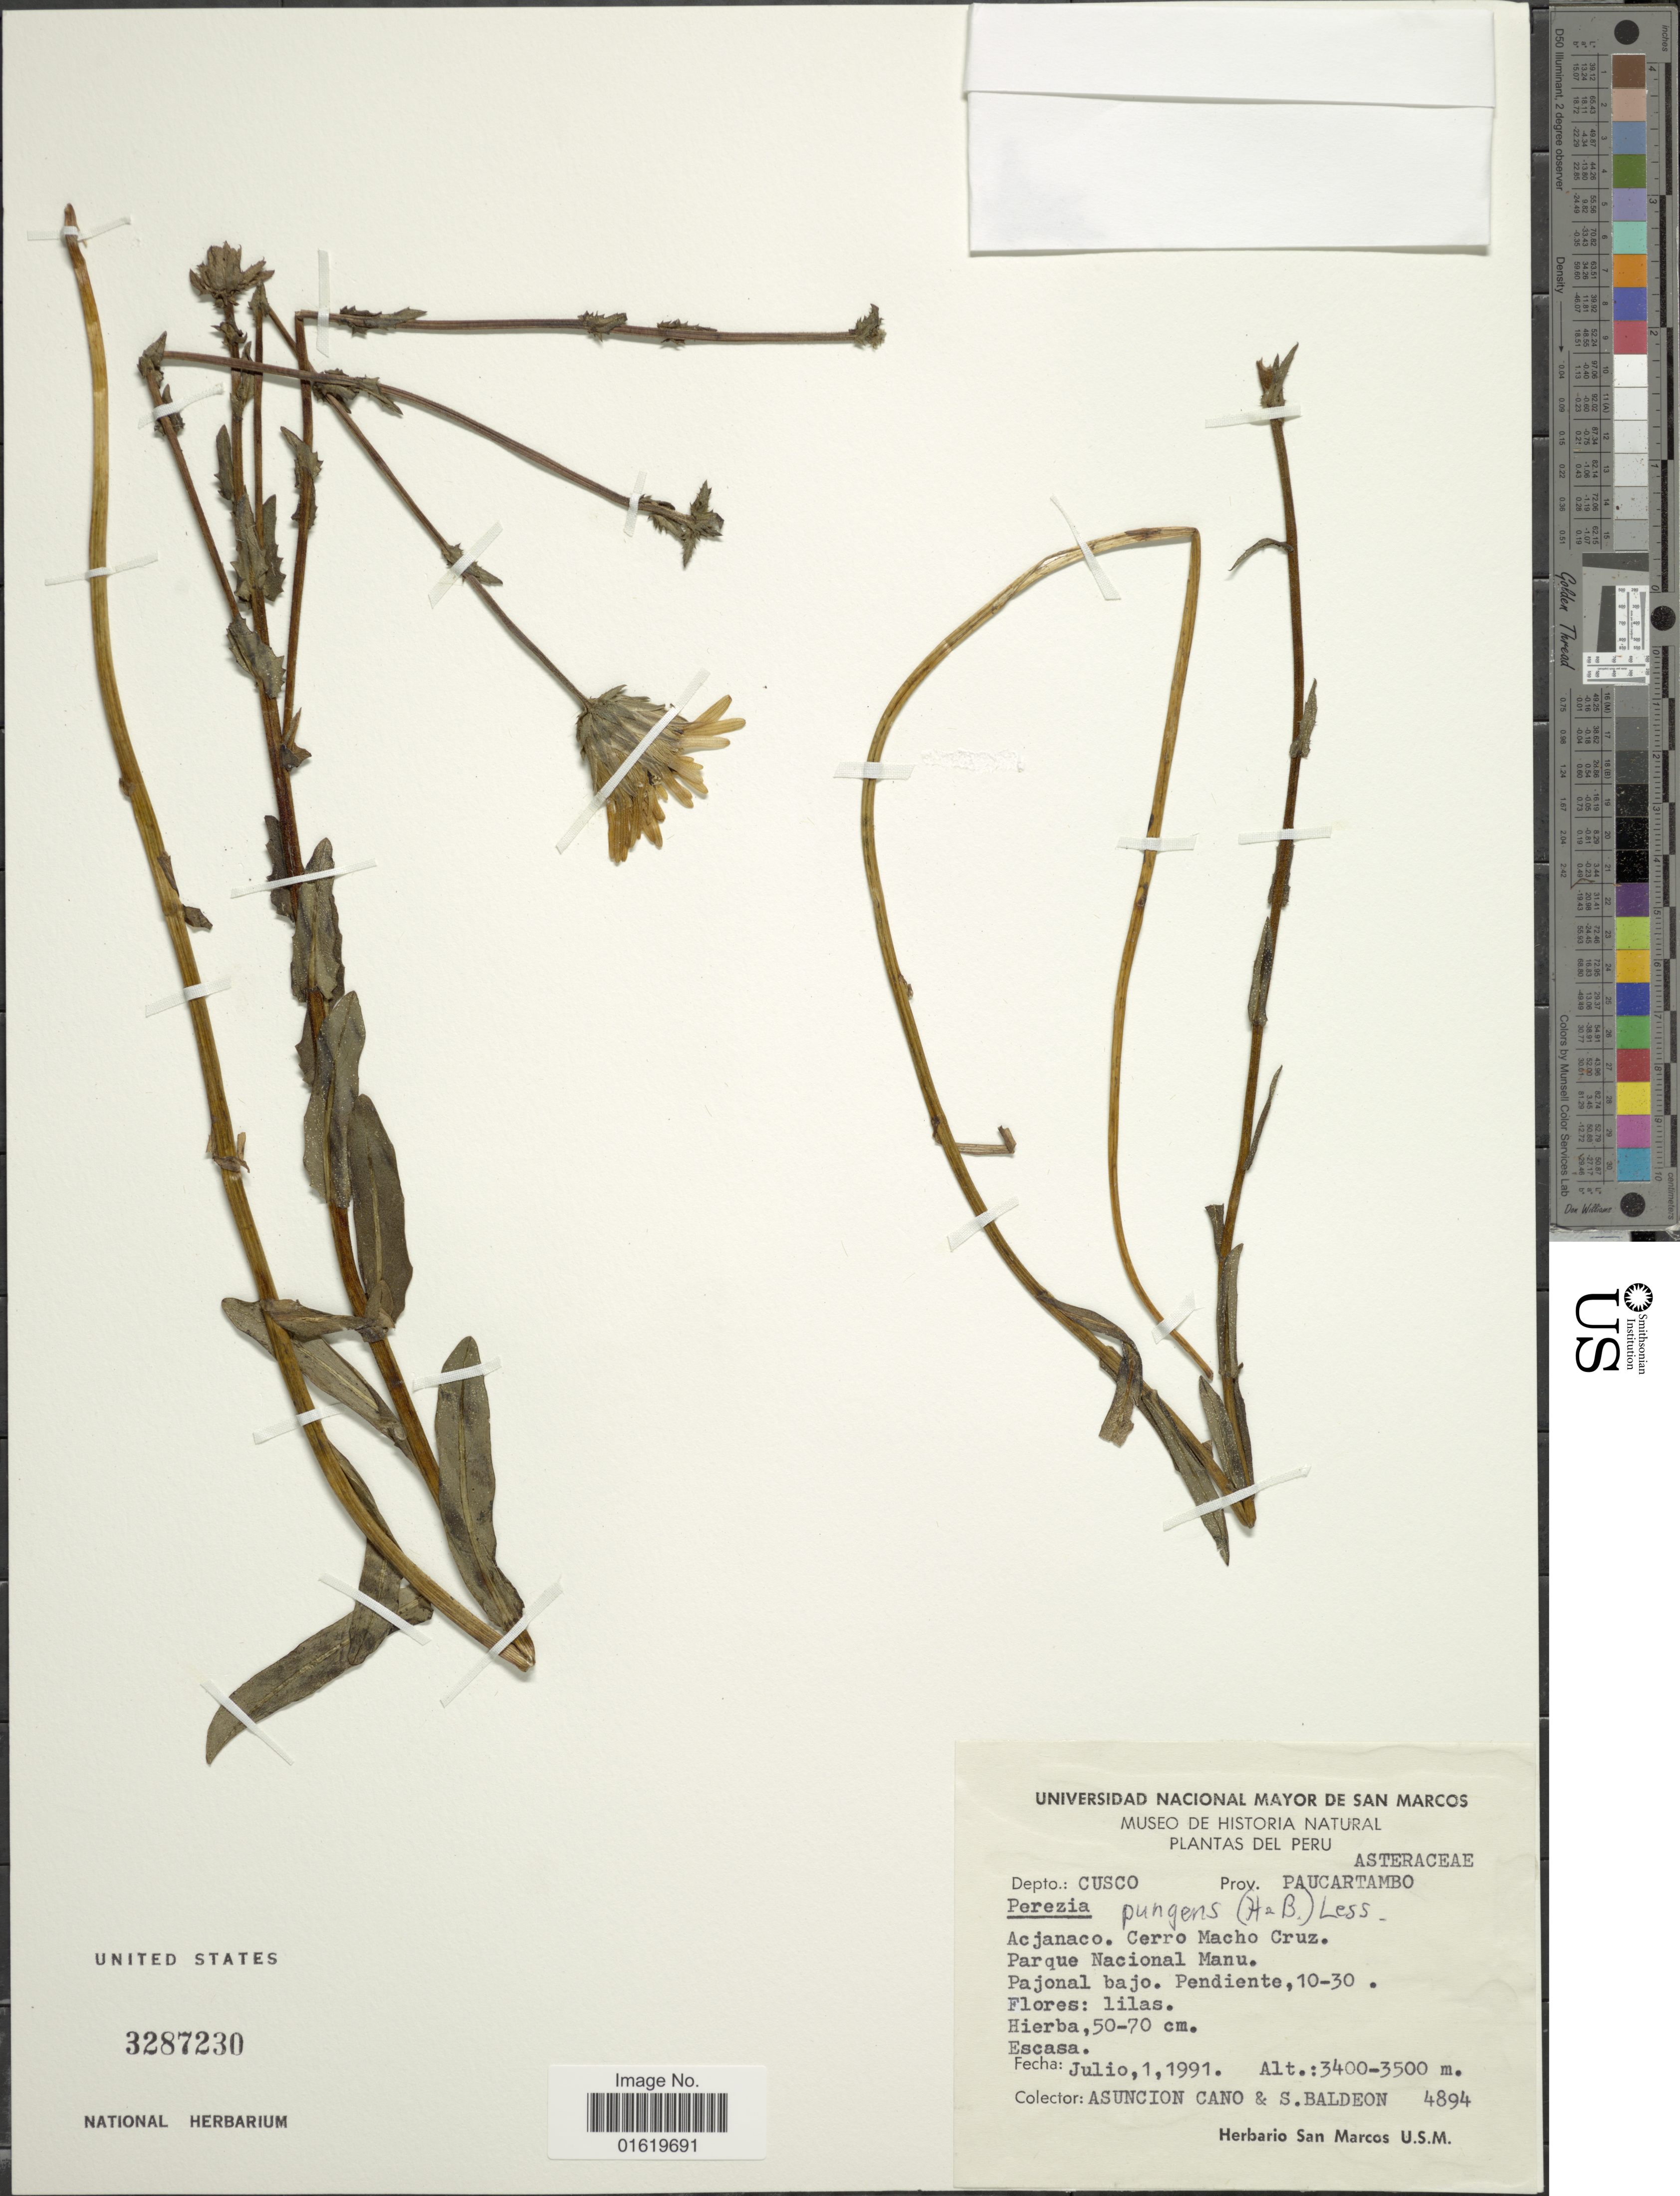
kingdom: Plantae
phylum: Tracheophyta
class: Magnoliopsida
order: Asterales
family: Asteraceae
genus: Perezia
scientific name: Perezia pungens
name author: (Humb. & Bonpl.) Less.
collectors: A. Cano & S. Baldeon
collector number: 4894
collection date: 1991-07-01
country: Peru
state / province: Cusco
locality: Depto.: Cusco. Prov. Paucartambo. Acjanaco. Cerro Macho Cruz. Parque Nacional Manu. Pajonal bajo.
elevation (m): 3400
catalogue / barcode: US 3287230